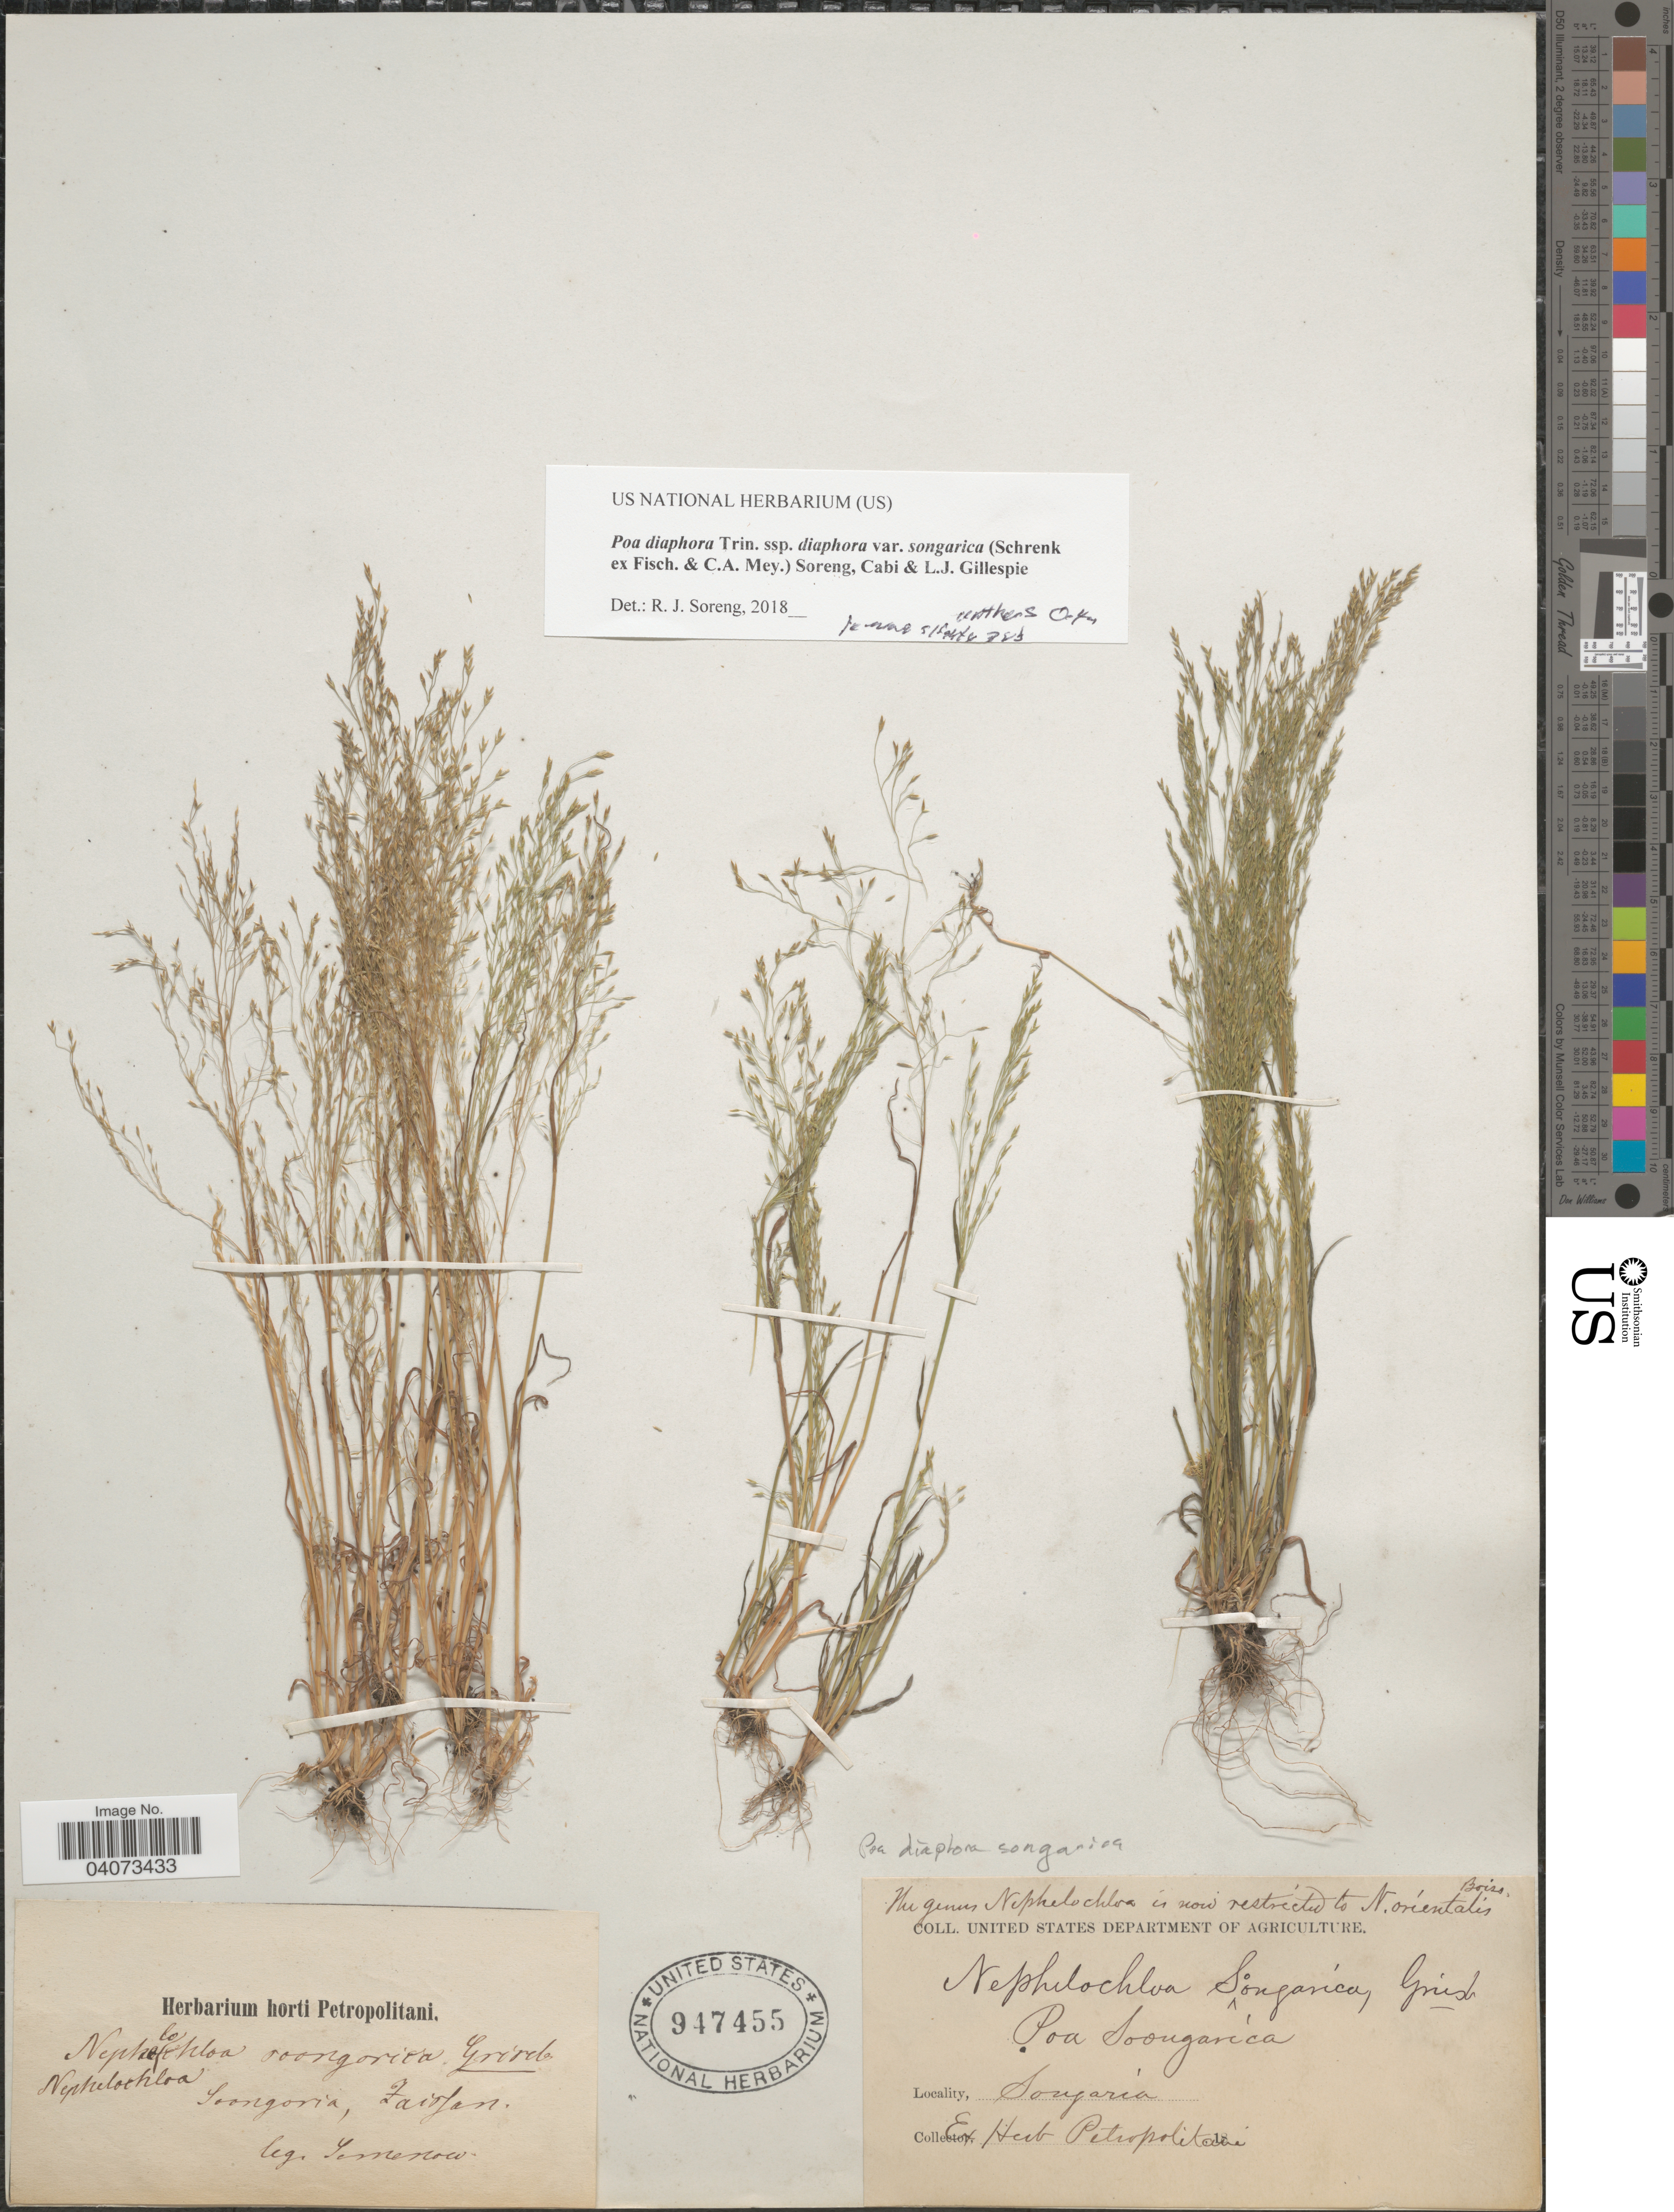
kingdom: Plantae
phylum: Tracheophyta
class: Liliopsida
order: Poales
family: Poaceae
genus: Poa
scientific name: Poa diaphora subsp. diaphora var. songarica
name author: (Schrenk ex Fisch. & C.A. Mey.) Soreng et al.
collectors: P. P. Semenov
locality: Songoria, Zaiofan. [interpreted]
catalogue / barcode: US 947455